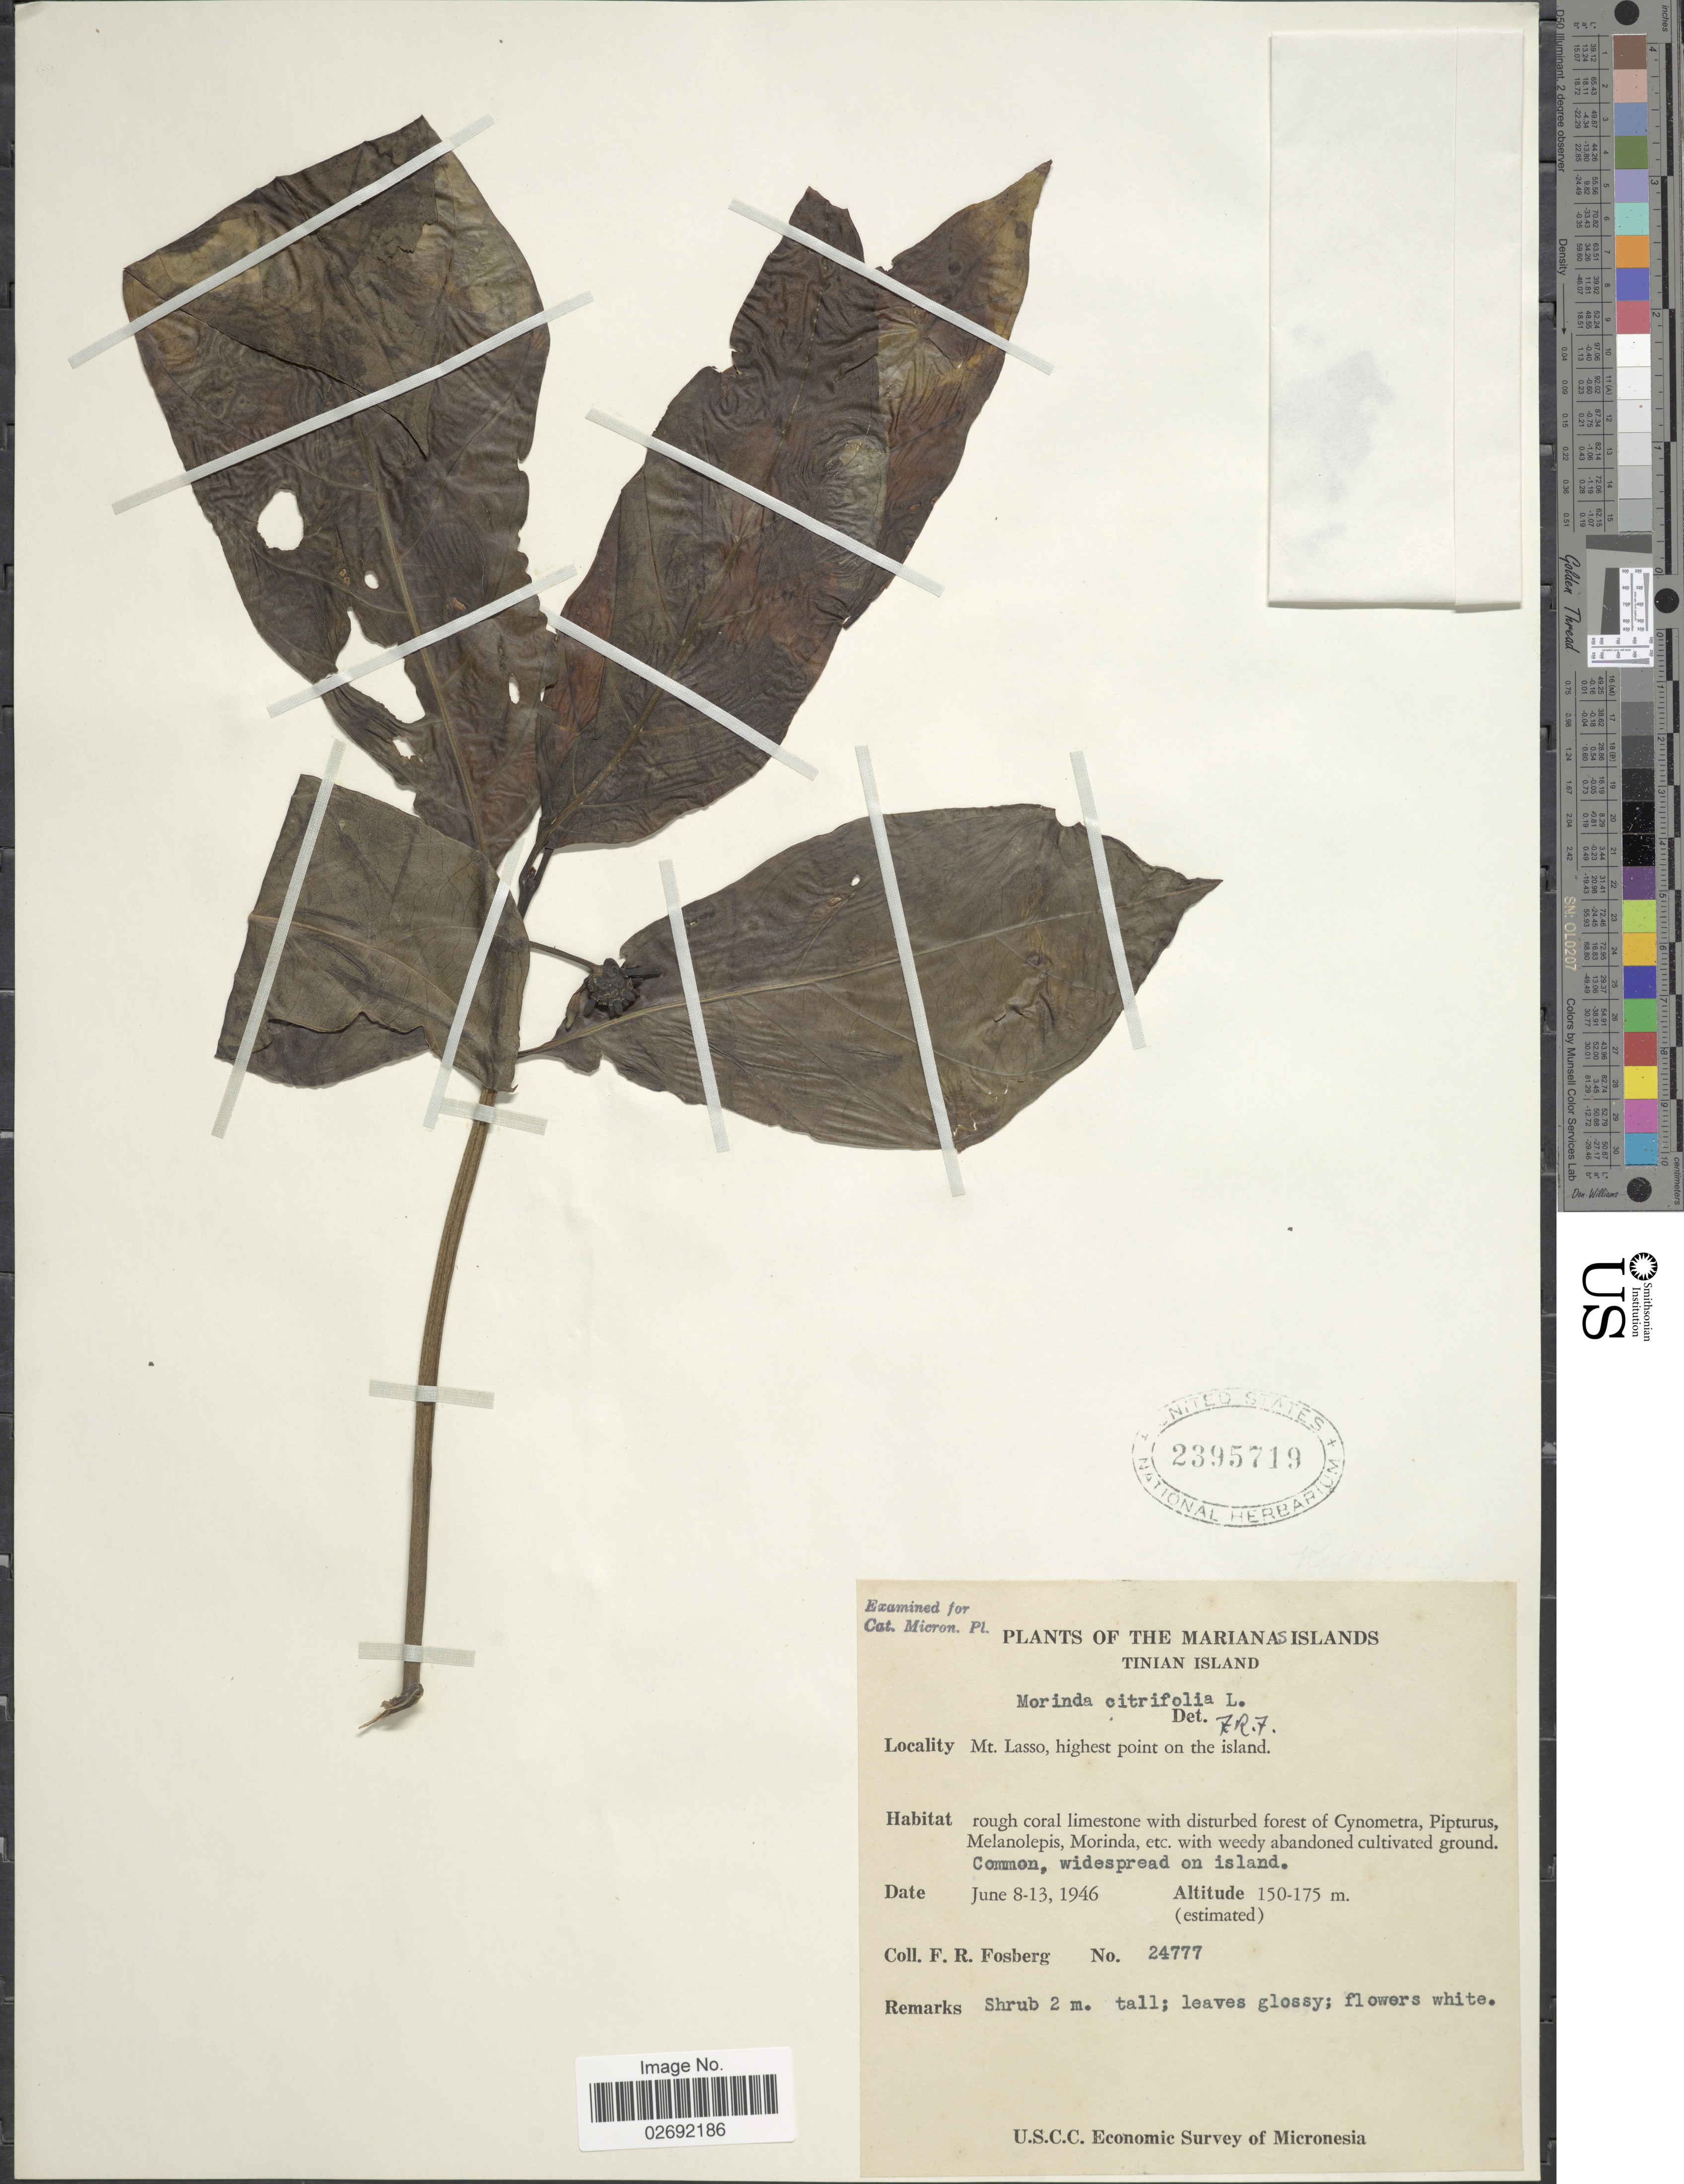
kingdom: Plantae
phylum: Tracheophyta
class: Magnoliopsida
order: Gentianales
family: Rubiaceae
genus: Morinda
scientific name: Morinda citrifolia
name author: L.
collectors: F. R. Fosberg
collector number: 24777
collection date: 1946-06-08/1946-06-13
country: Northern Mariana Islands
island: Tinian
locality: Tinian Island, Mt Lasso, highest point on the island. Common, widespread on island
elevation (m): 150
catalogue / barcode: US 2395719